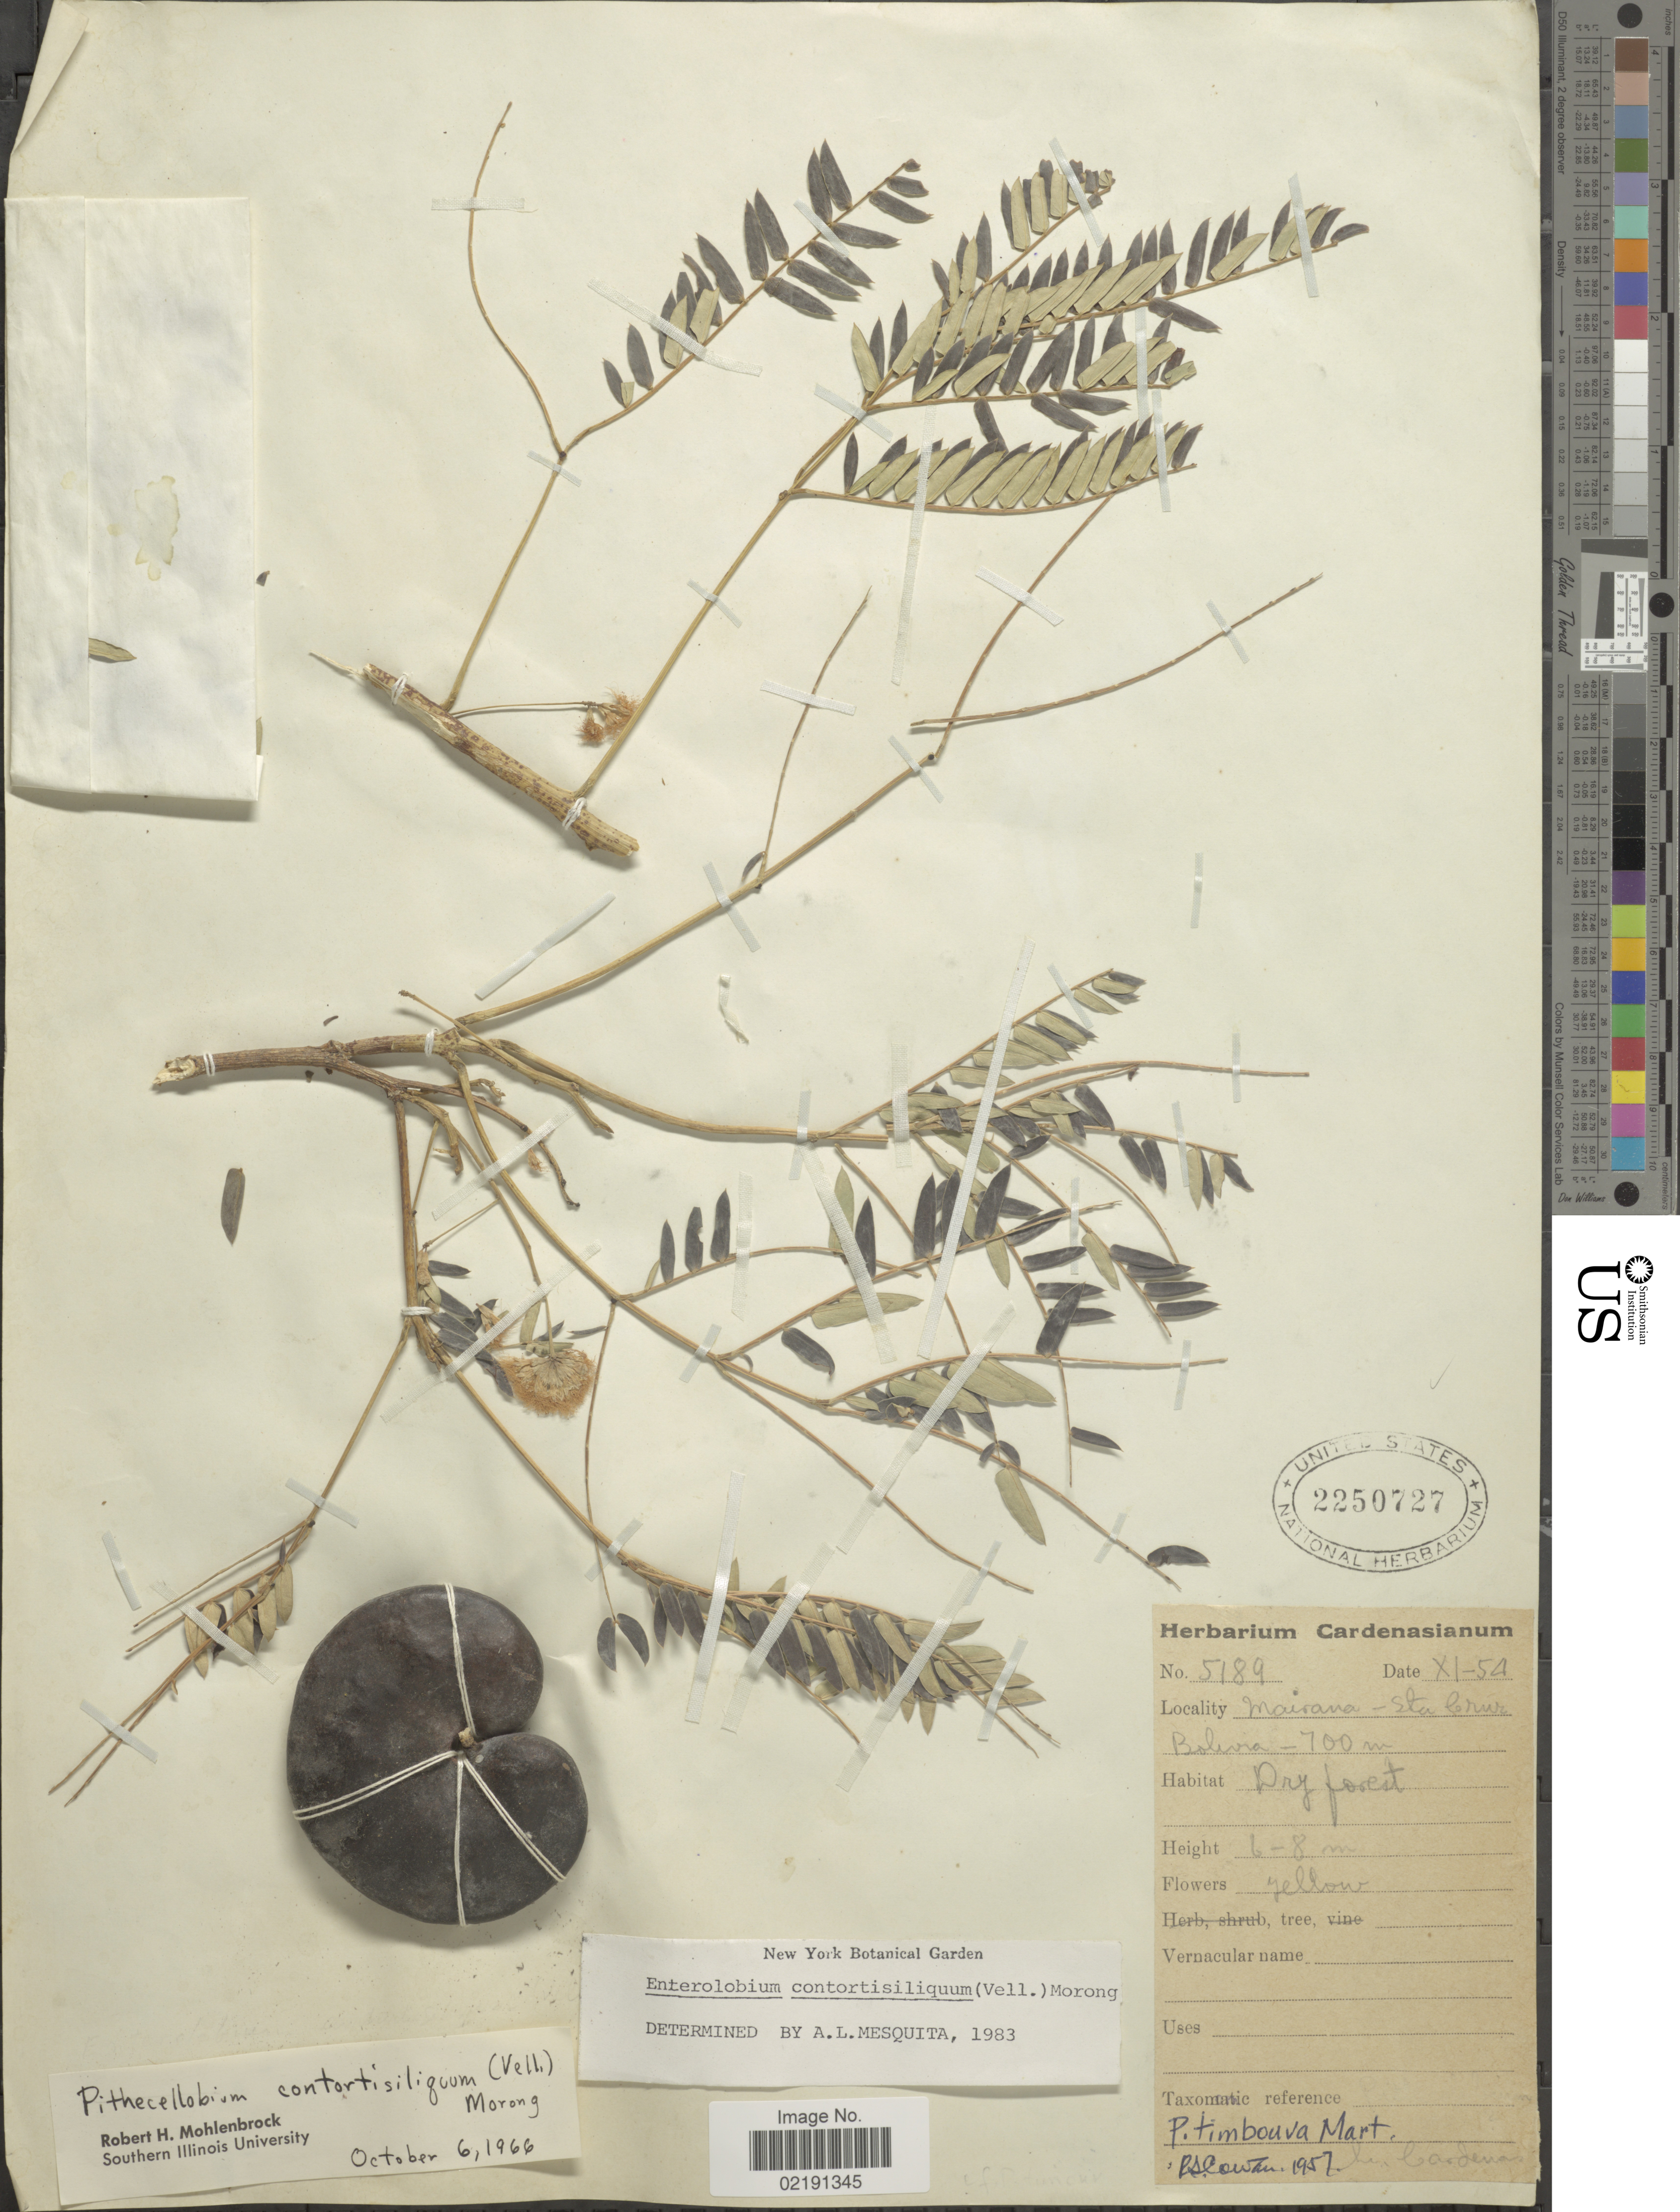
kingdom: Plantae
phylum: Tracheophyta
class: Magnoliopsida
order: Fabales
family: Fabaceae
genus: Enterolobium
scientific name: Enterolobium contortisiliquum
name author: (Vell.) Morong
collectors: M. Cárdenas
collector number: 5189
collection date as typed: Transcribed d/m/y: /11/54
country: Bolivia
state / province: Santa Cruz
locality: Mairana - Sta Cruz. Bolivia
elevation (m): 700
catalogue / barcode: US 2250727